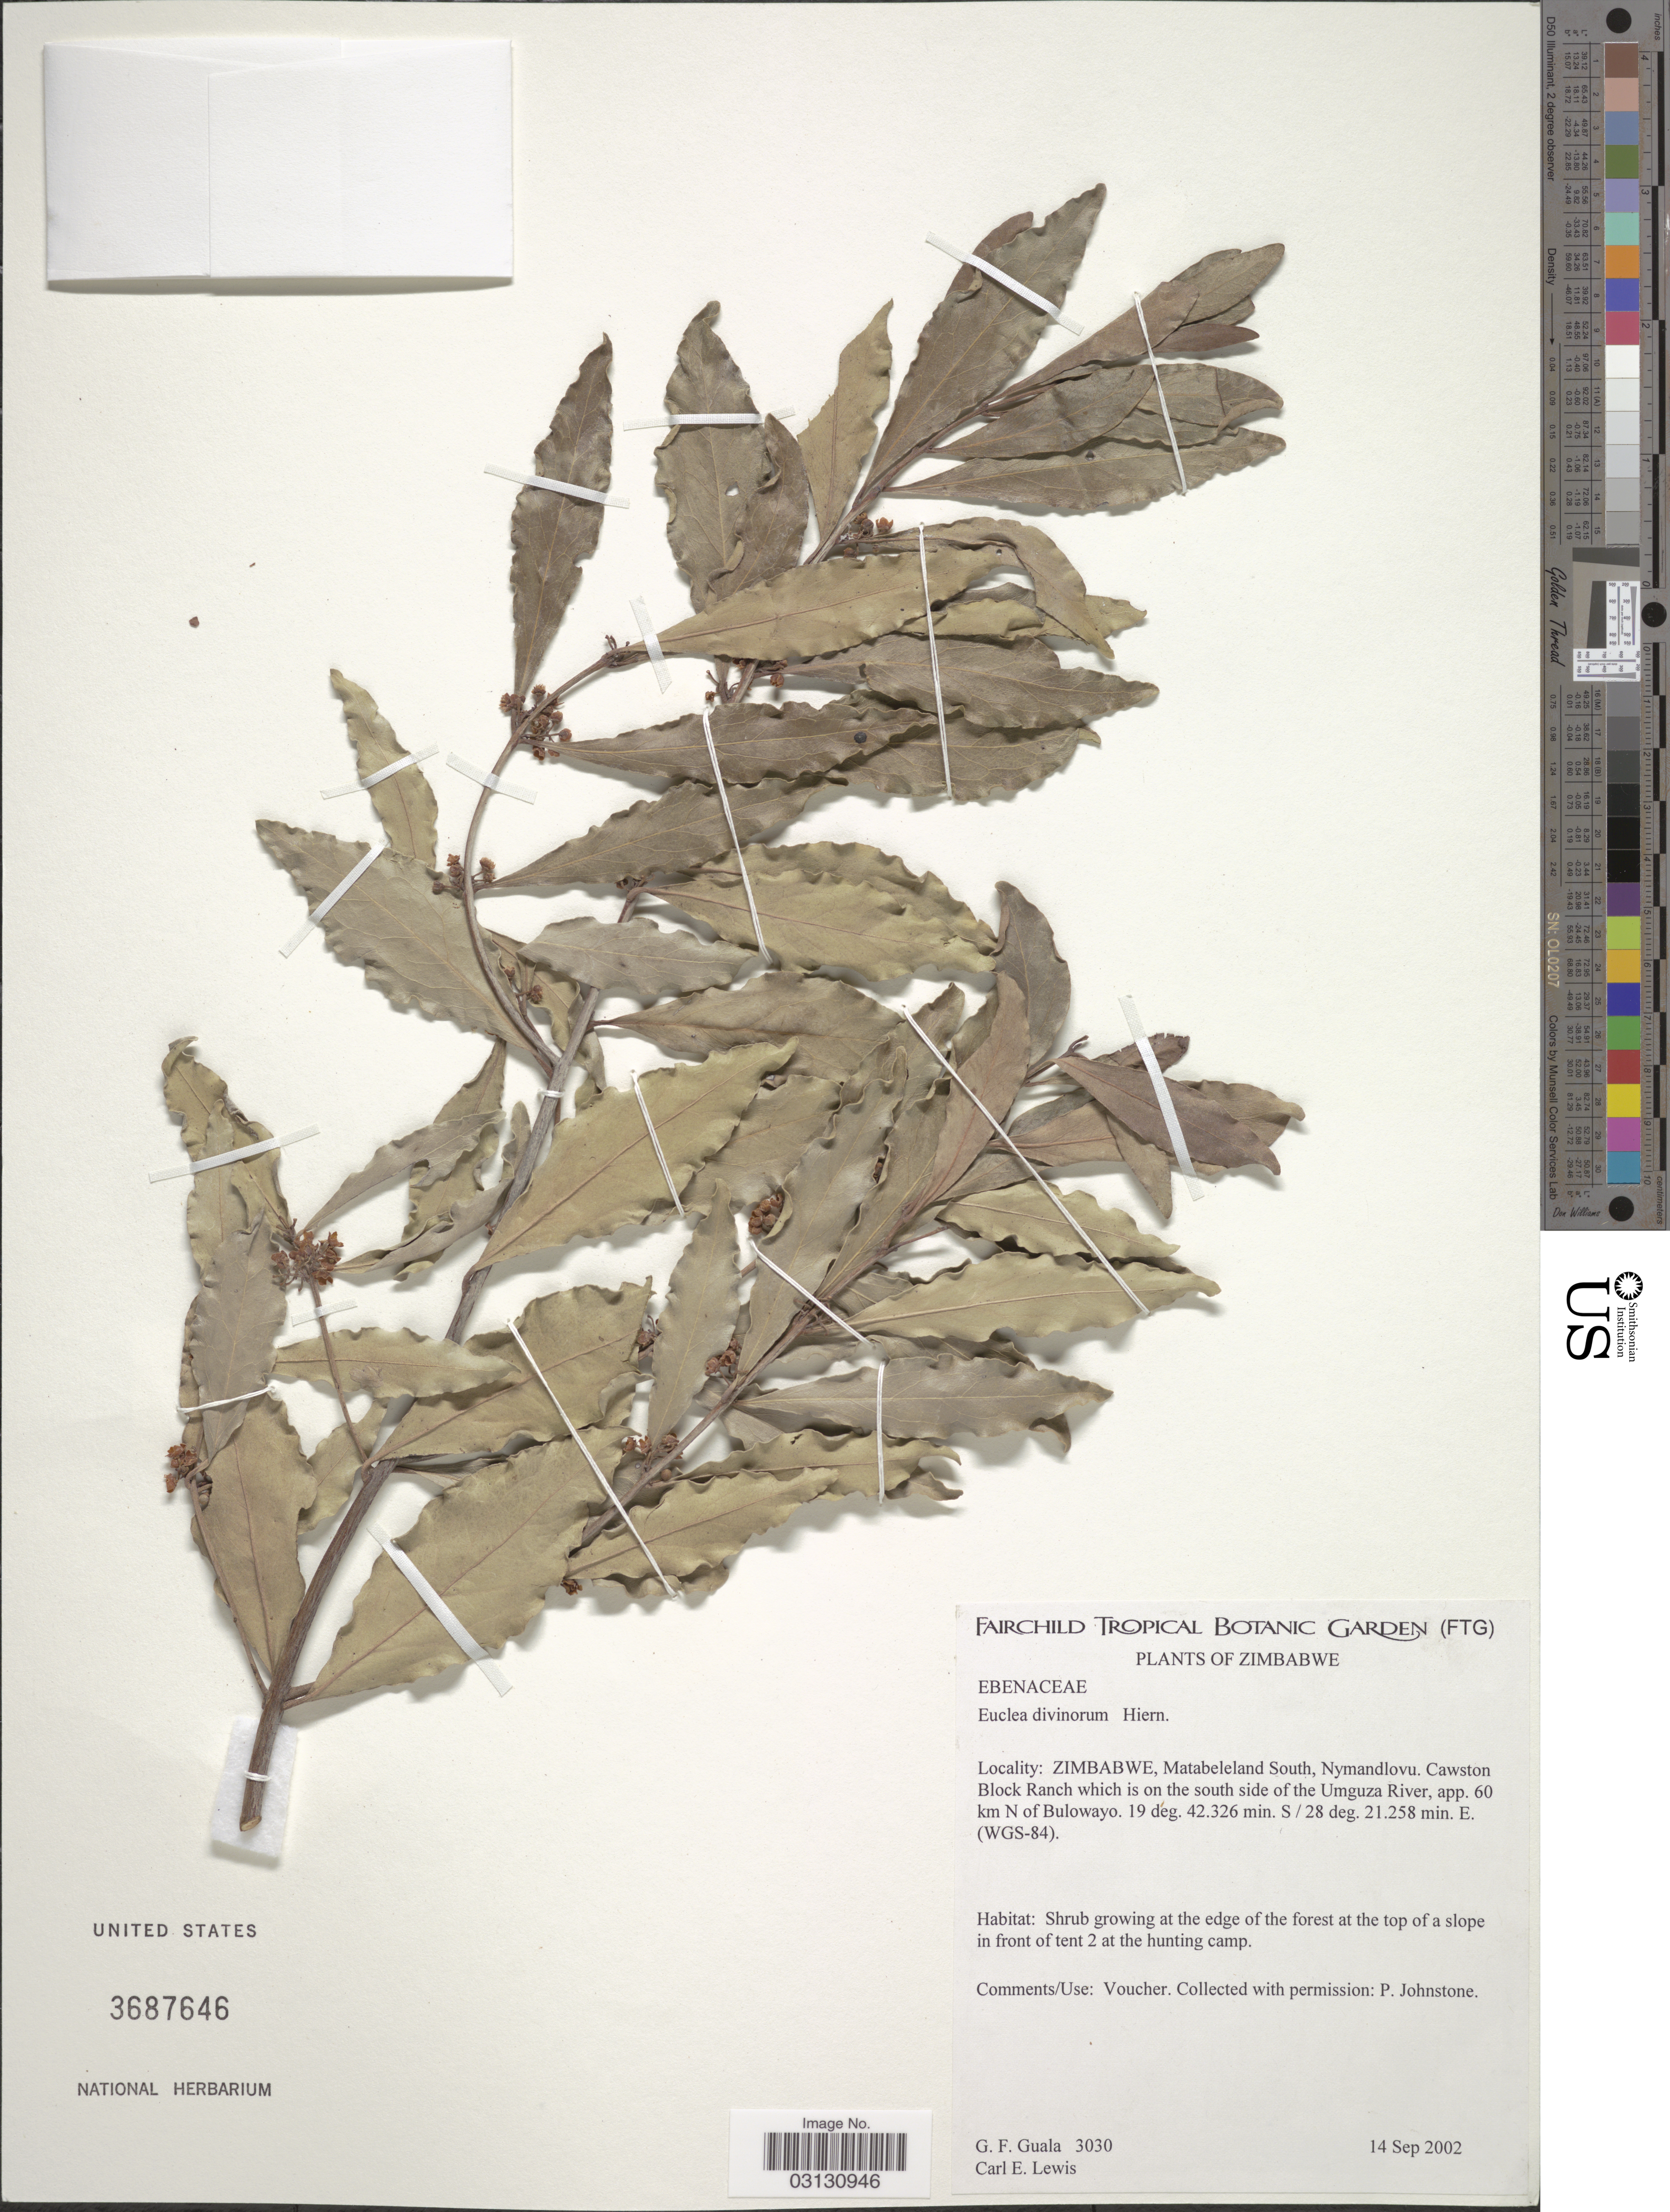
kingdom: Plantae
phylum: Tracheophyta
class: Magnoliopsida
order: Ericales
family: Ebenaceae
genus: Euclea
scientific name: Euclea divinorum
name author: Hiern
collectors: G. Guala & C. Lewis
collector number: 3030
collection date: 2002-09-14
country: Zimbabwe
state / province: Matabeleland South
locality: Nymandlovu. Cawston Block Ranch which is on the south side of the Umguza River, app. 60 km N of Bulowayo. (WGS-84).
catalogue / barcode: US 3687646